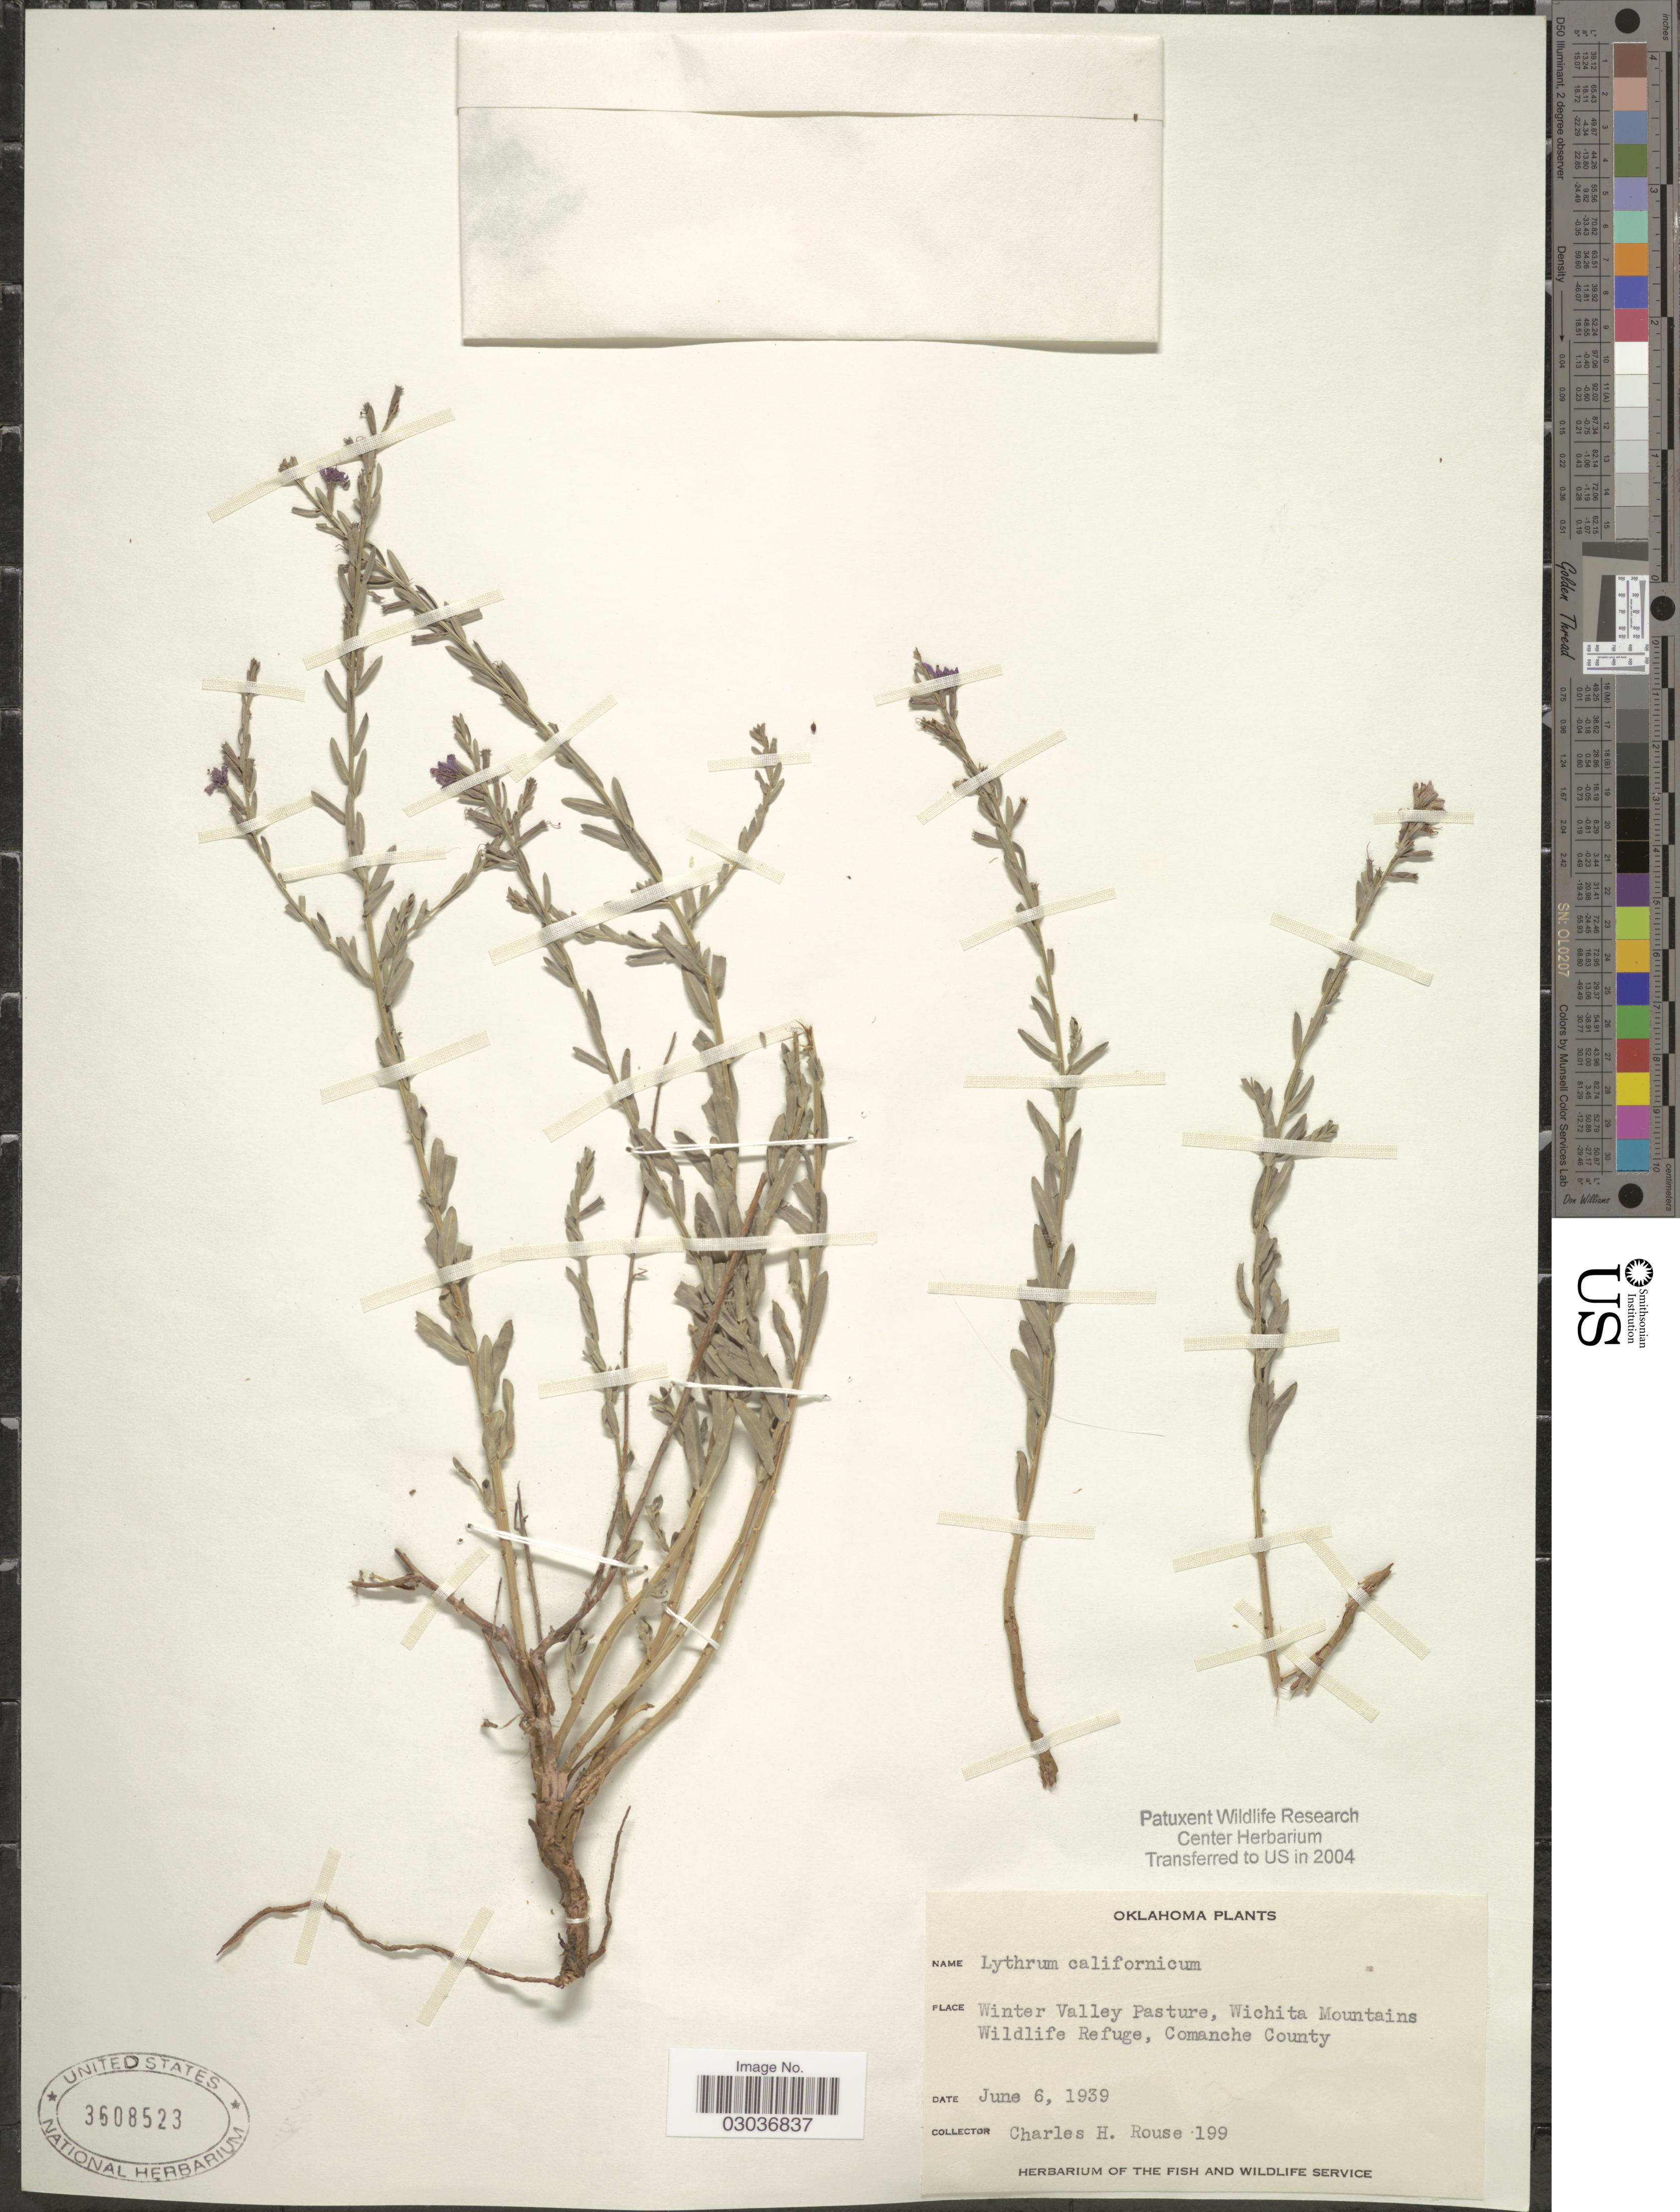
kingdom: Plantae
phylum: Tracheophyta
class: Magnoliopsida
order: Myrtales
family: Lythraceae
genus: Lythrum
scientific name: Lythrum californicum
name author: Torr. & A. Gray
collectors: C. Rouse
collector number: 199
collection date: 1939-06-06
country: United States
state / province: Oklahoma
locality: Winter Valley Pasture, Wichita Mountains Wildlife Refuge, Comanche County.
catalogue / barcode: US 3608523